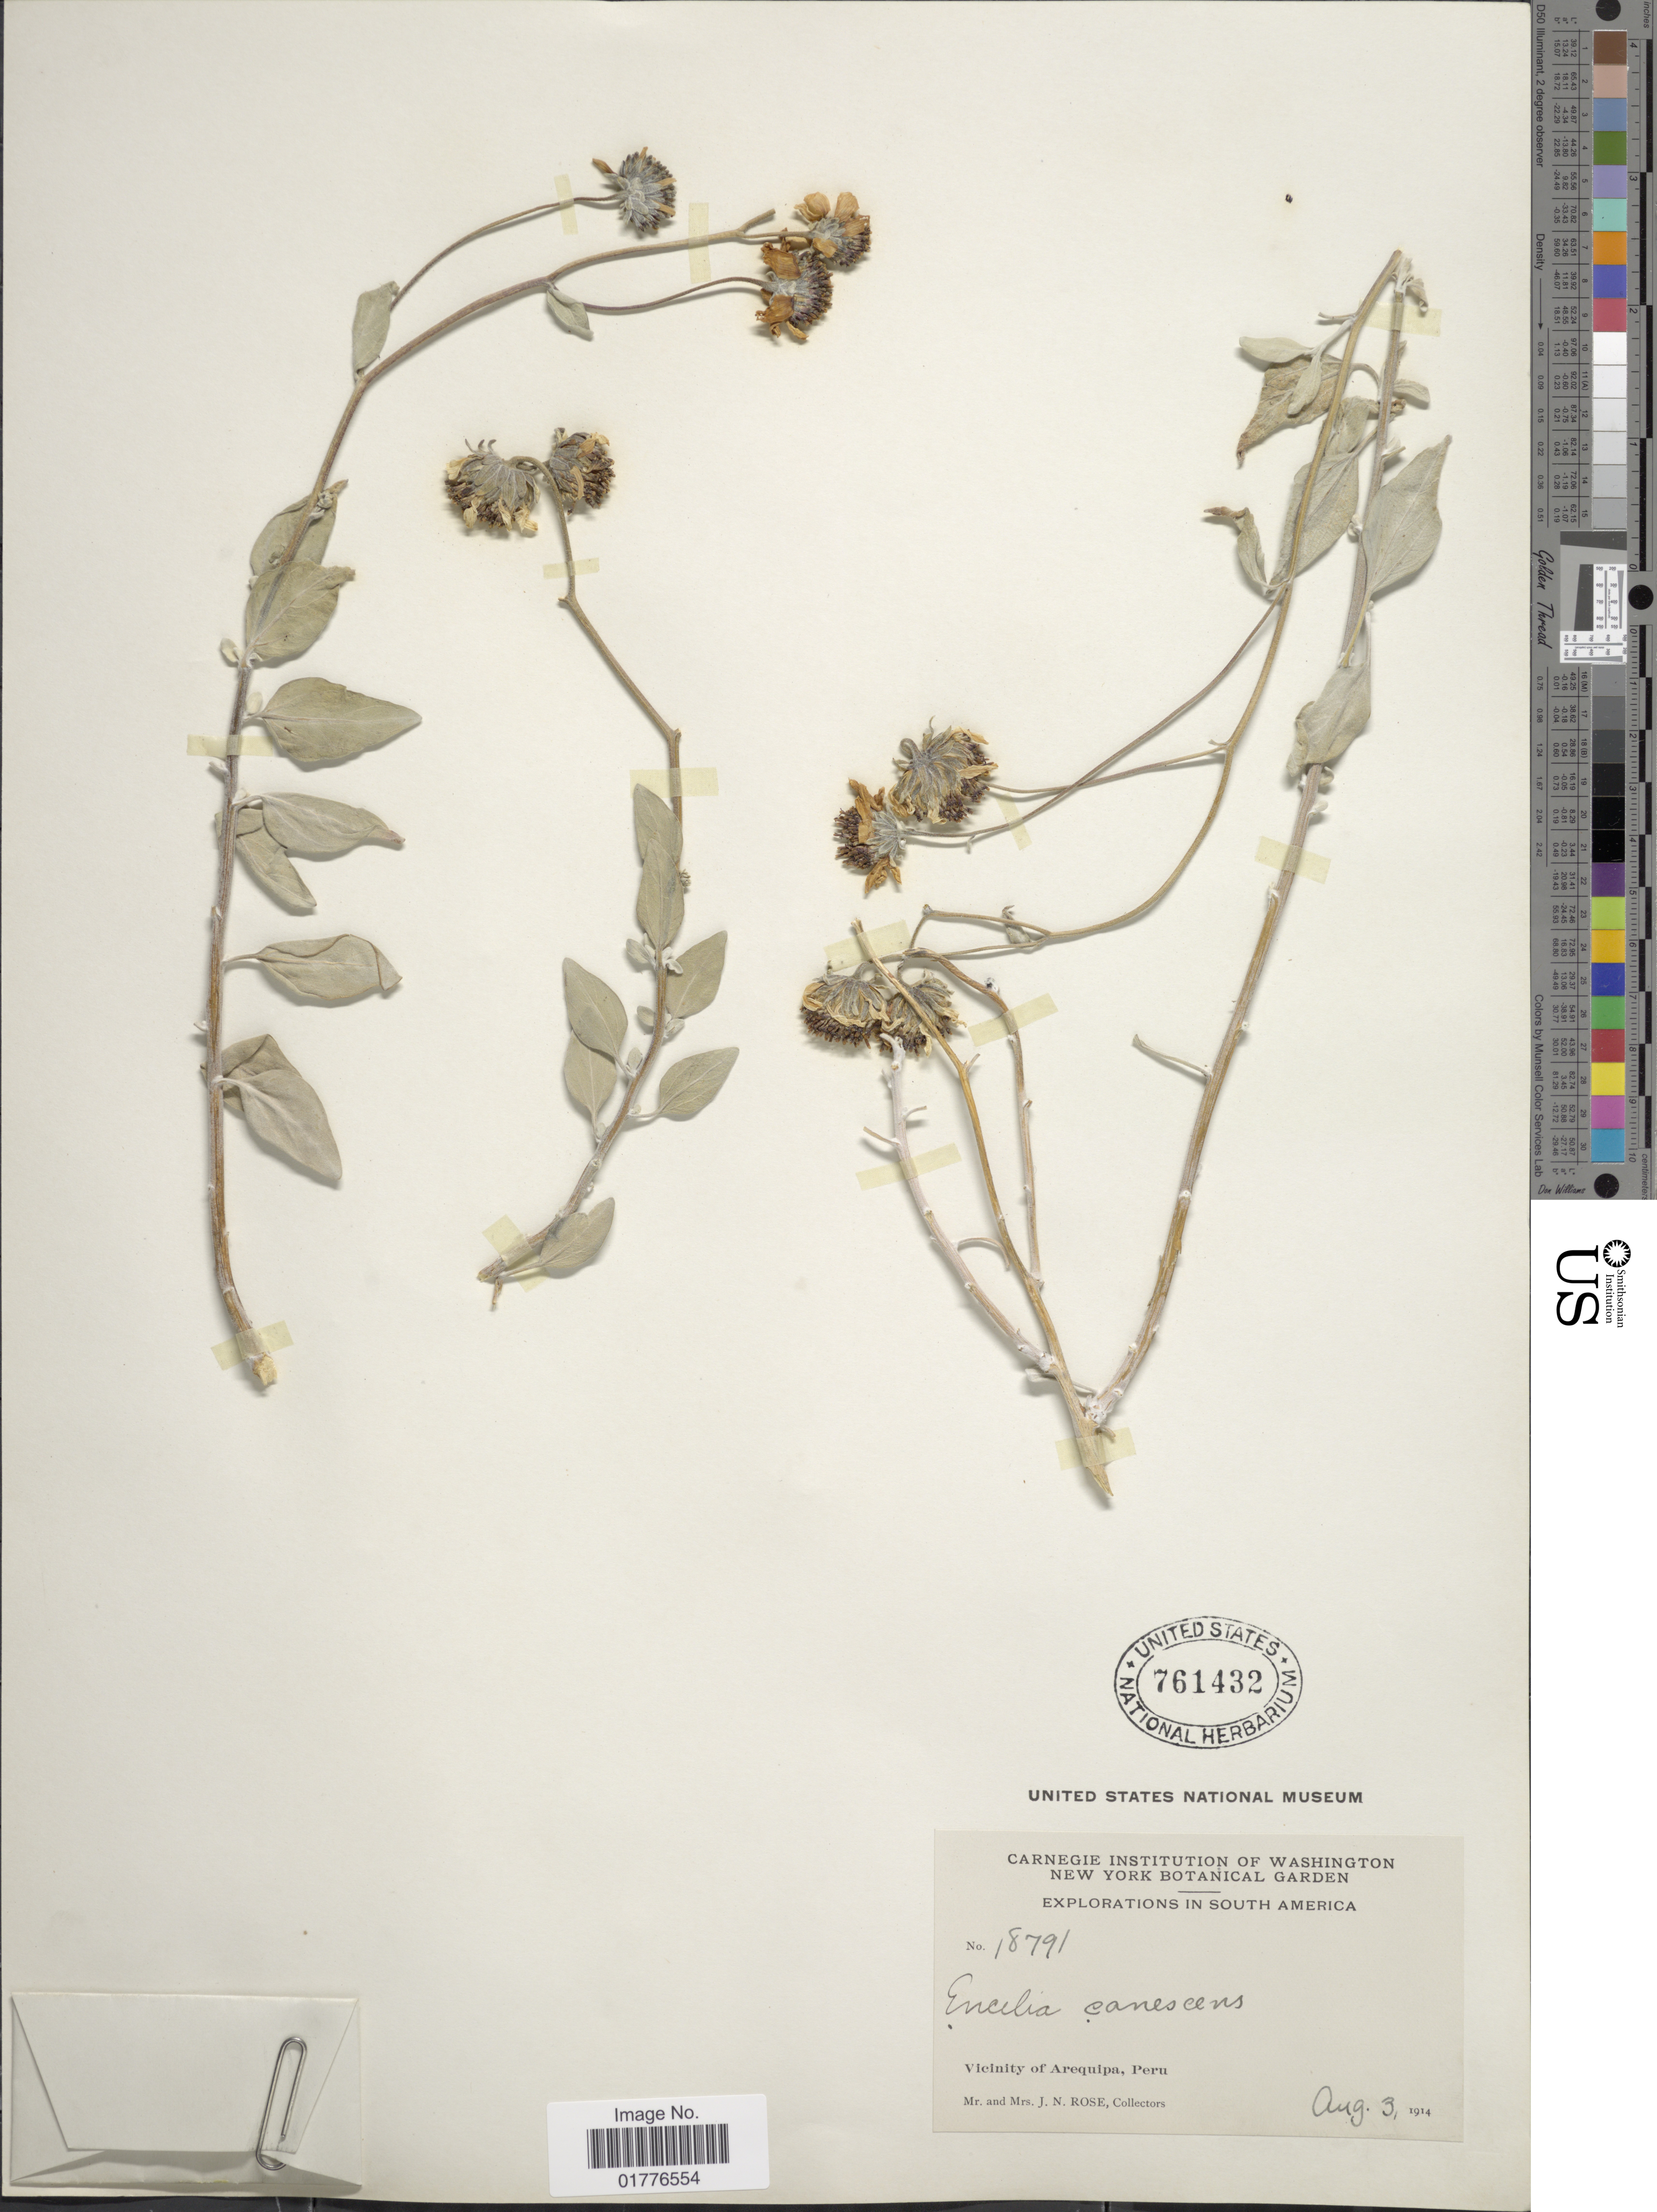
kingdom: Plantae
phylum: Tracheophyta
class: Magnoliopsida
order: Asterales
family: Asteraceae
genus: Encelia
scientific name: Encelia canescens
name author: Lam.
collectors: J. N. Rose & L. B. Rose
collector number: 18791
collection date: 1914-08-03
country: Peru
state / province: Arequipa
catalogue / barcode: US 761432